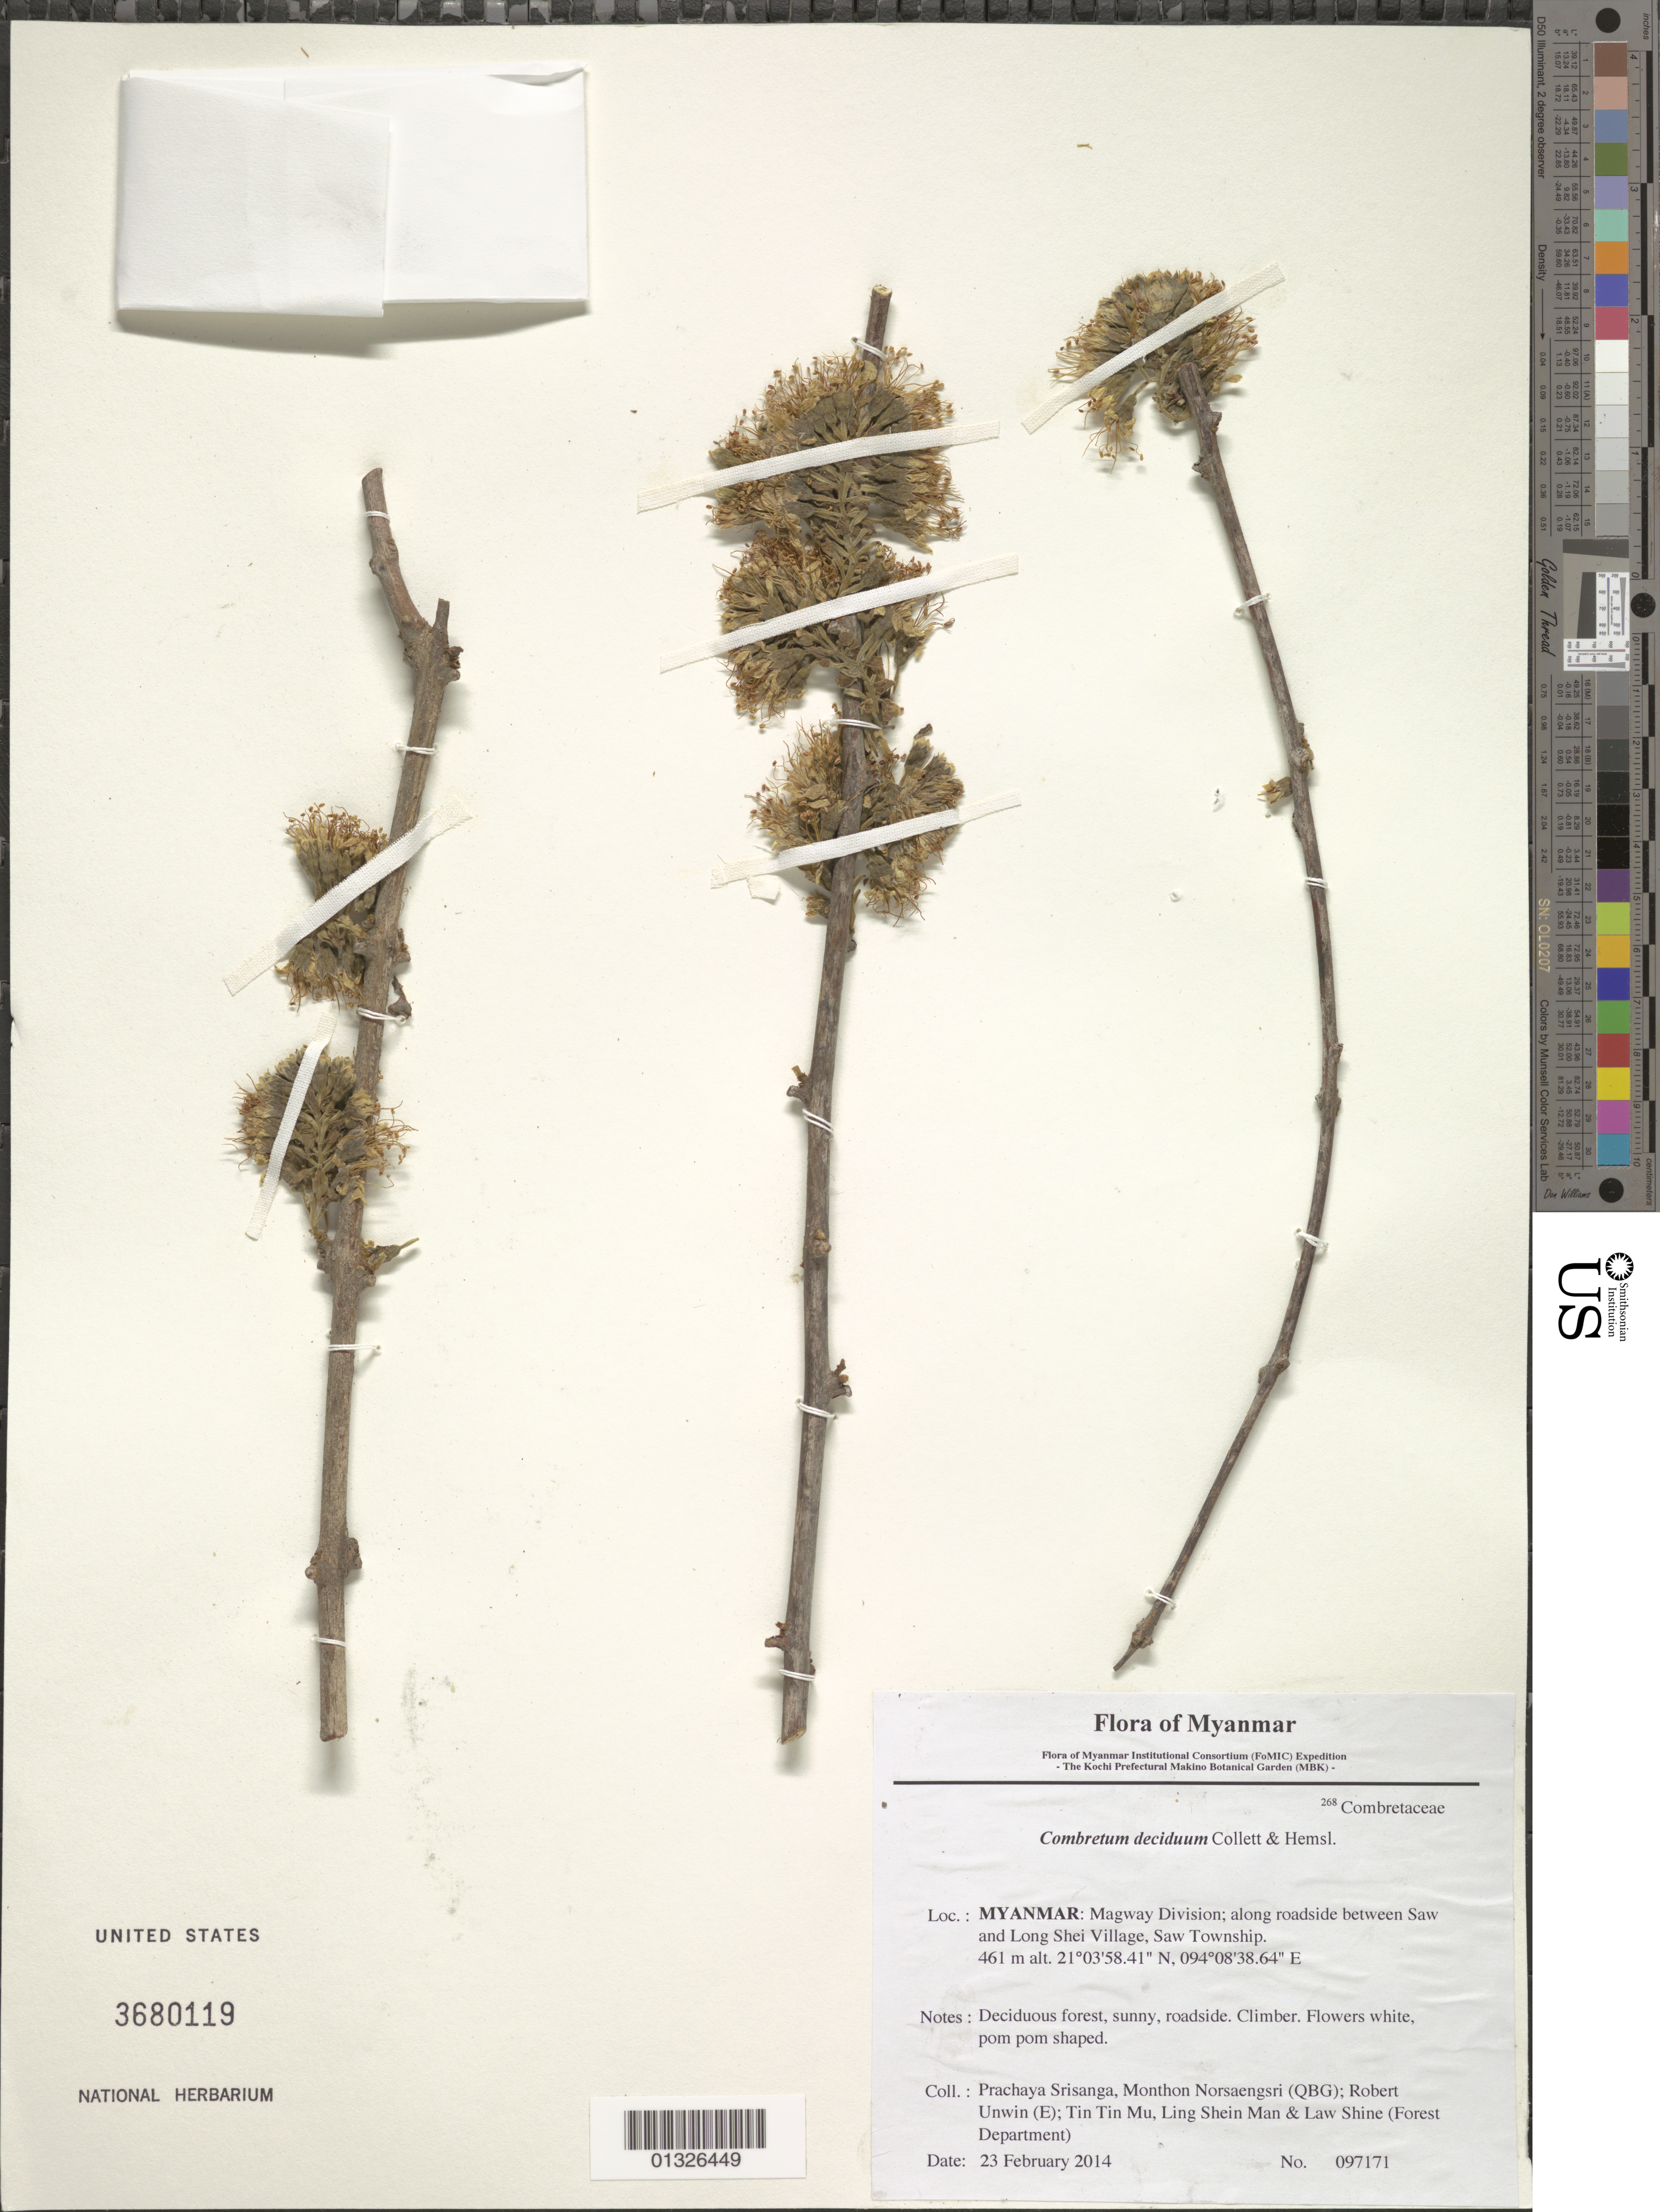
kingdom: Plantae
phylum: Tracheophyta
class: Magnoliopsida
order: Myrtales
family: Combretaceae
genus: Combretum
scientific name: Combretum deciduum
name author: Collett & Hemsl.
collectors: P. Srisanga, M. Norsaengsri, R. Unwin, Tin Tin Mu, Ling Shein Man & L. Shine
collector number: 97171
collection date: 2014-02-23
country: Myanmar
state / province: Magway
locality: Along roadside between Saw and Long Shei Village, Saw Township.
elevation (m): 461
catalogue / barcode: US 3680119